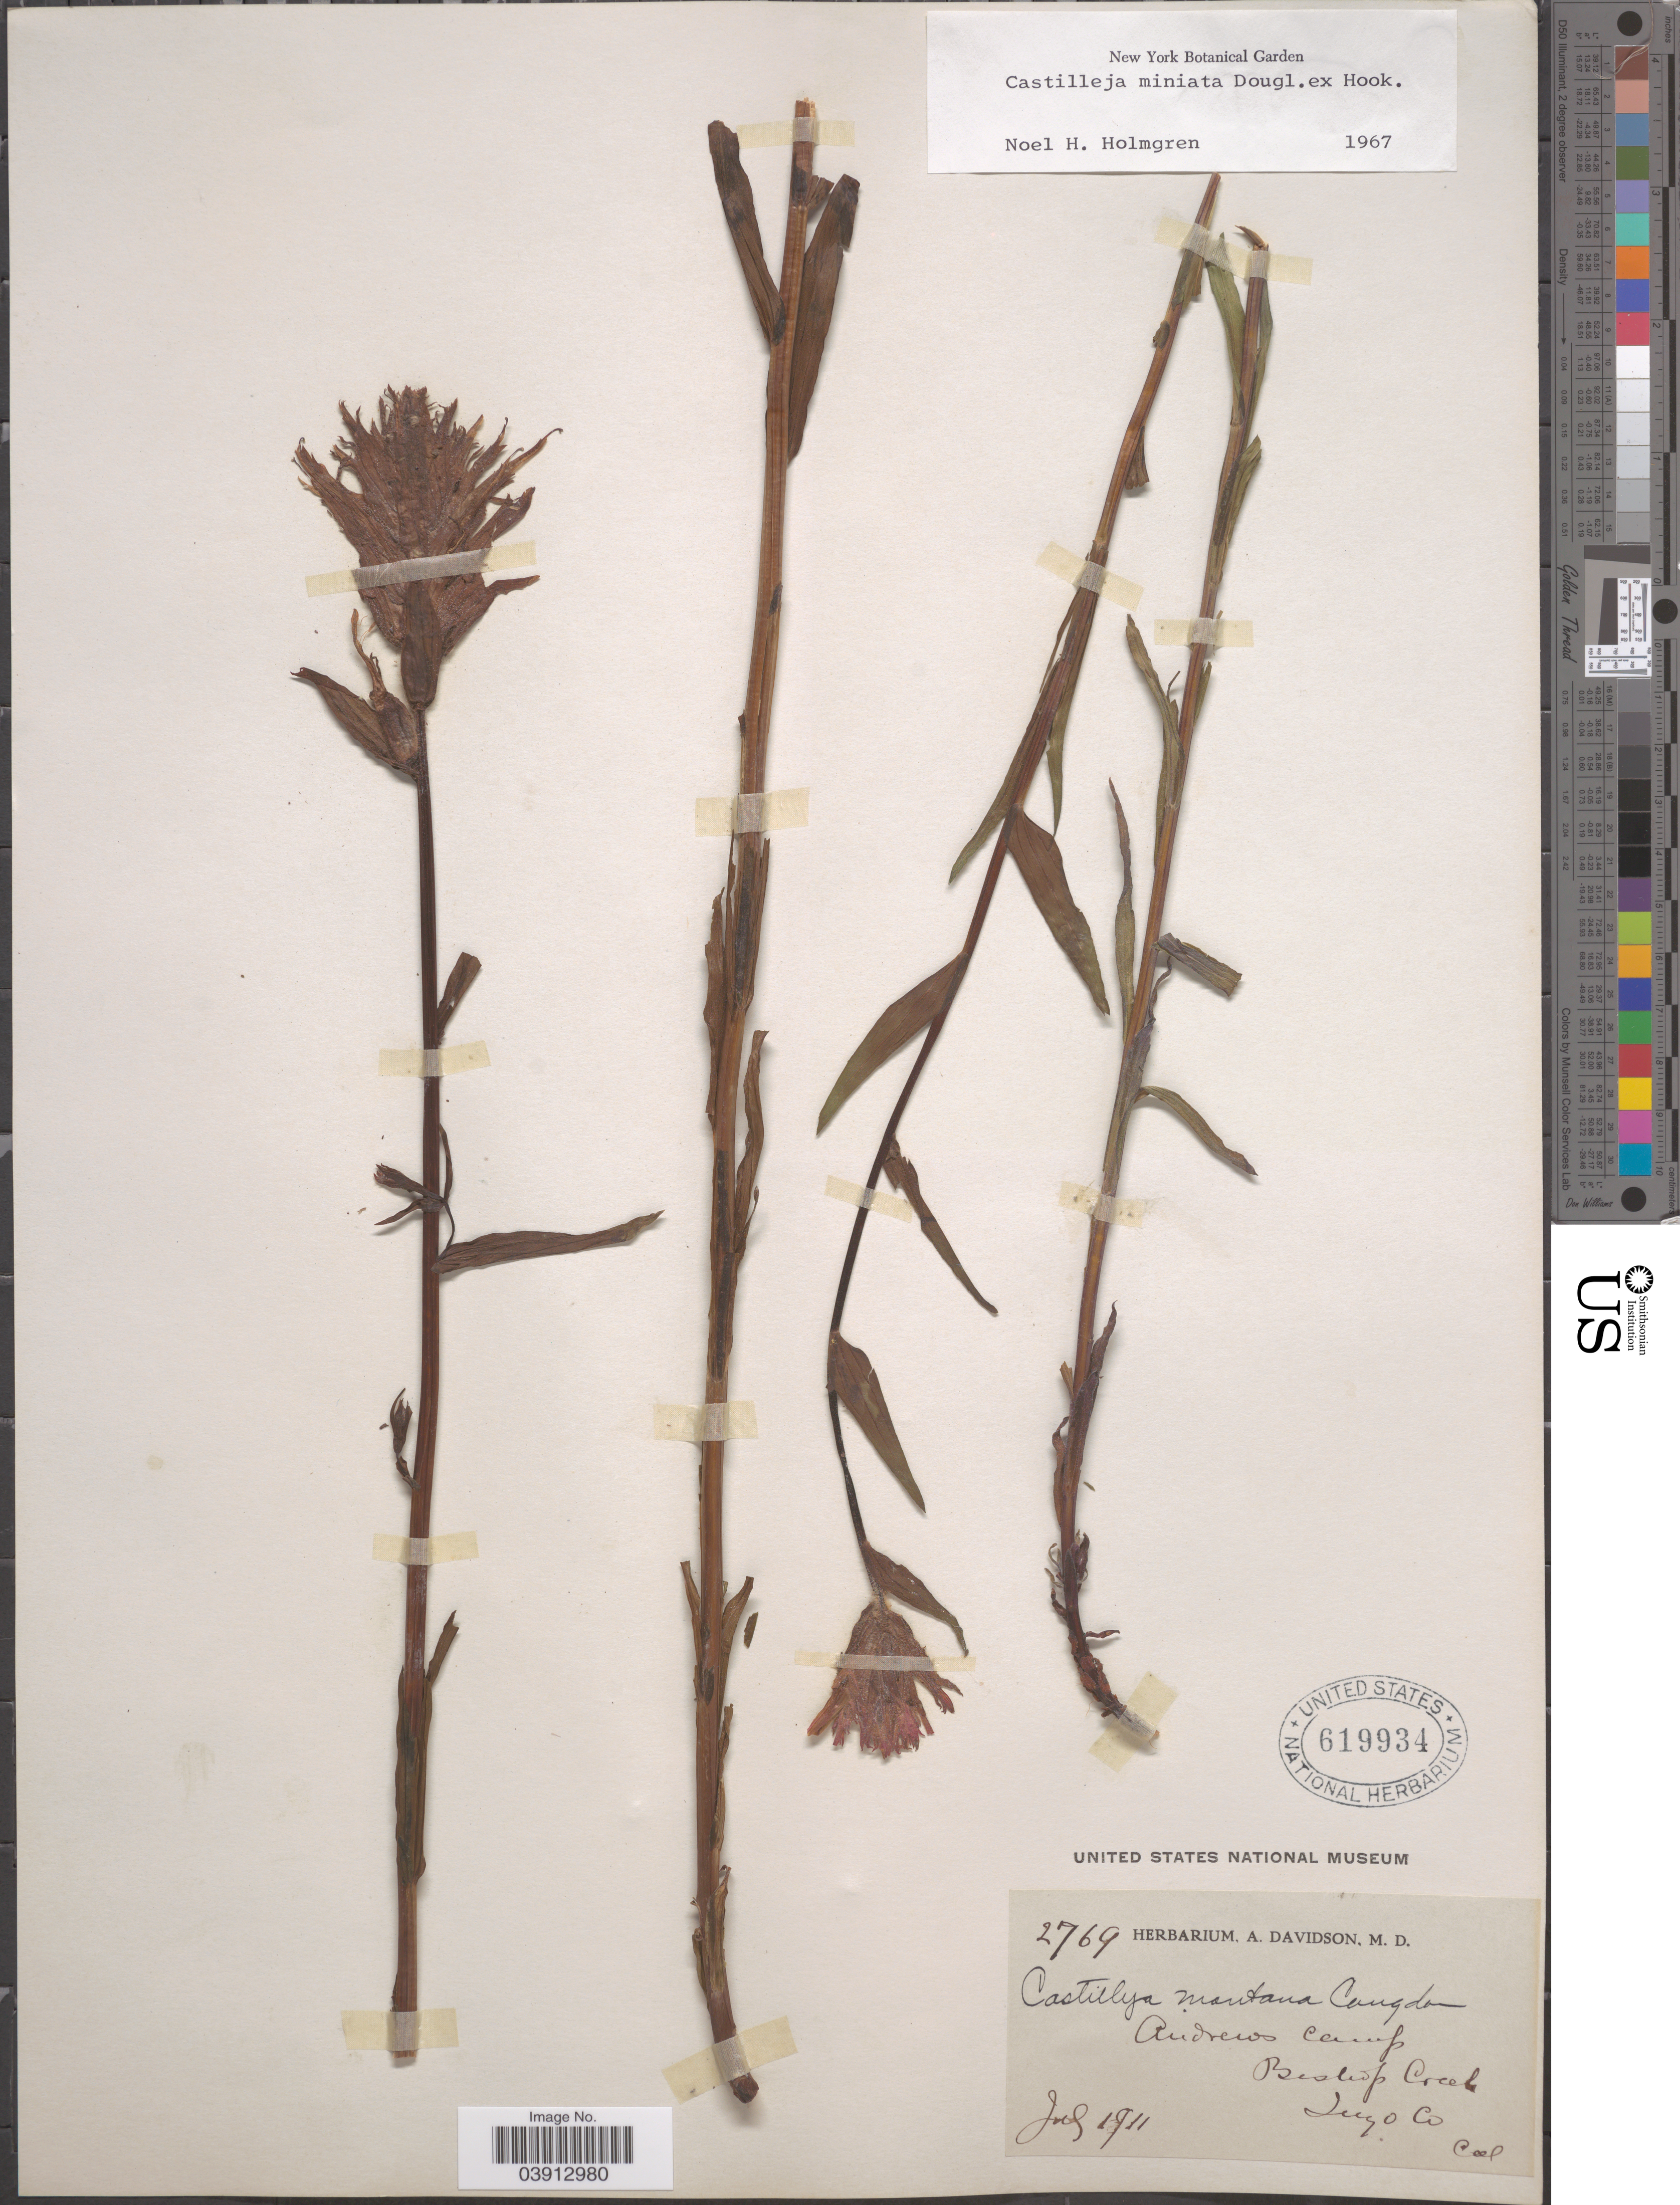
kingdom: Plantae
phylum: Tracheophyta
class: Magnoliopsida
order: Lamiales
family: Orobanchaceae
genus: Castilleja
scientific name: Castilleja miniata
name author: Douglas ex Hook.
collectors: ex herb. A. Davidson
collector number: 2769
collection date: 1911-07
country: United States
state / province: California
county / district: Inyo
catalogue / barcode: US 619934